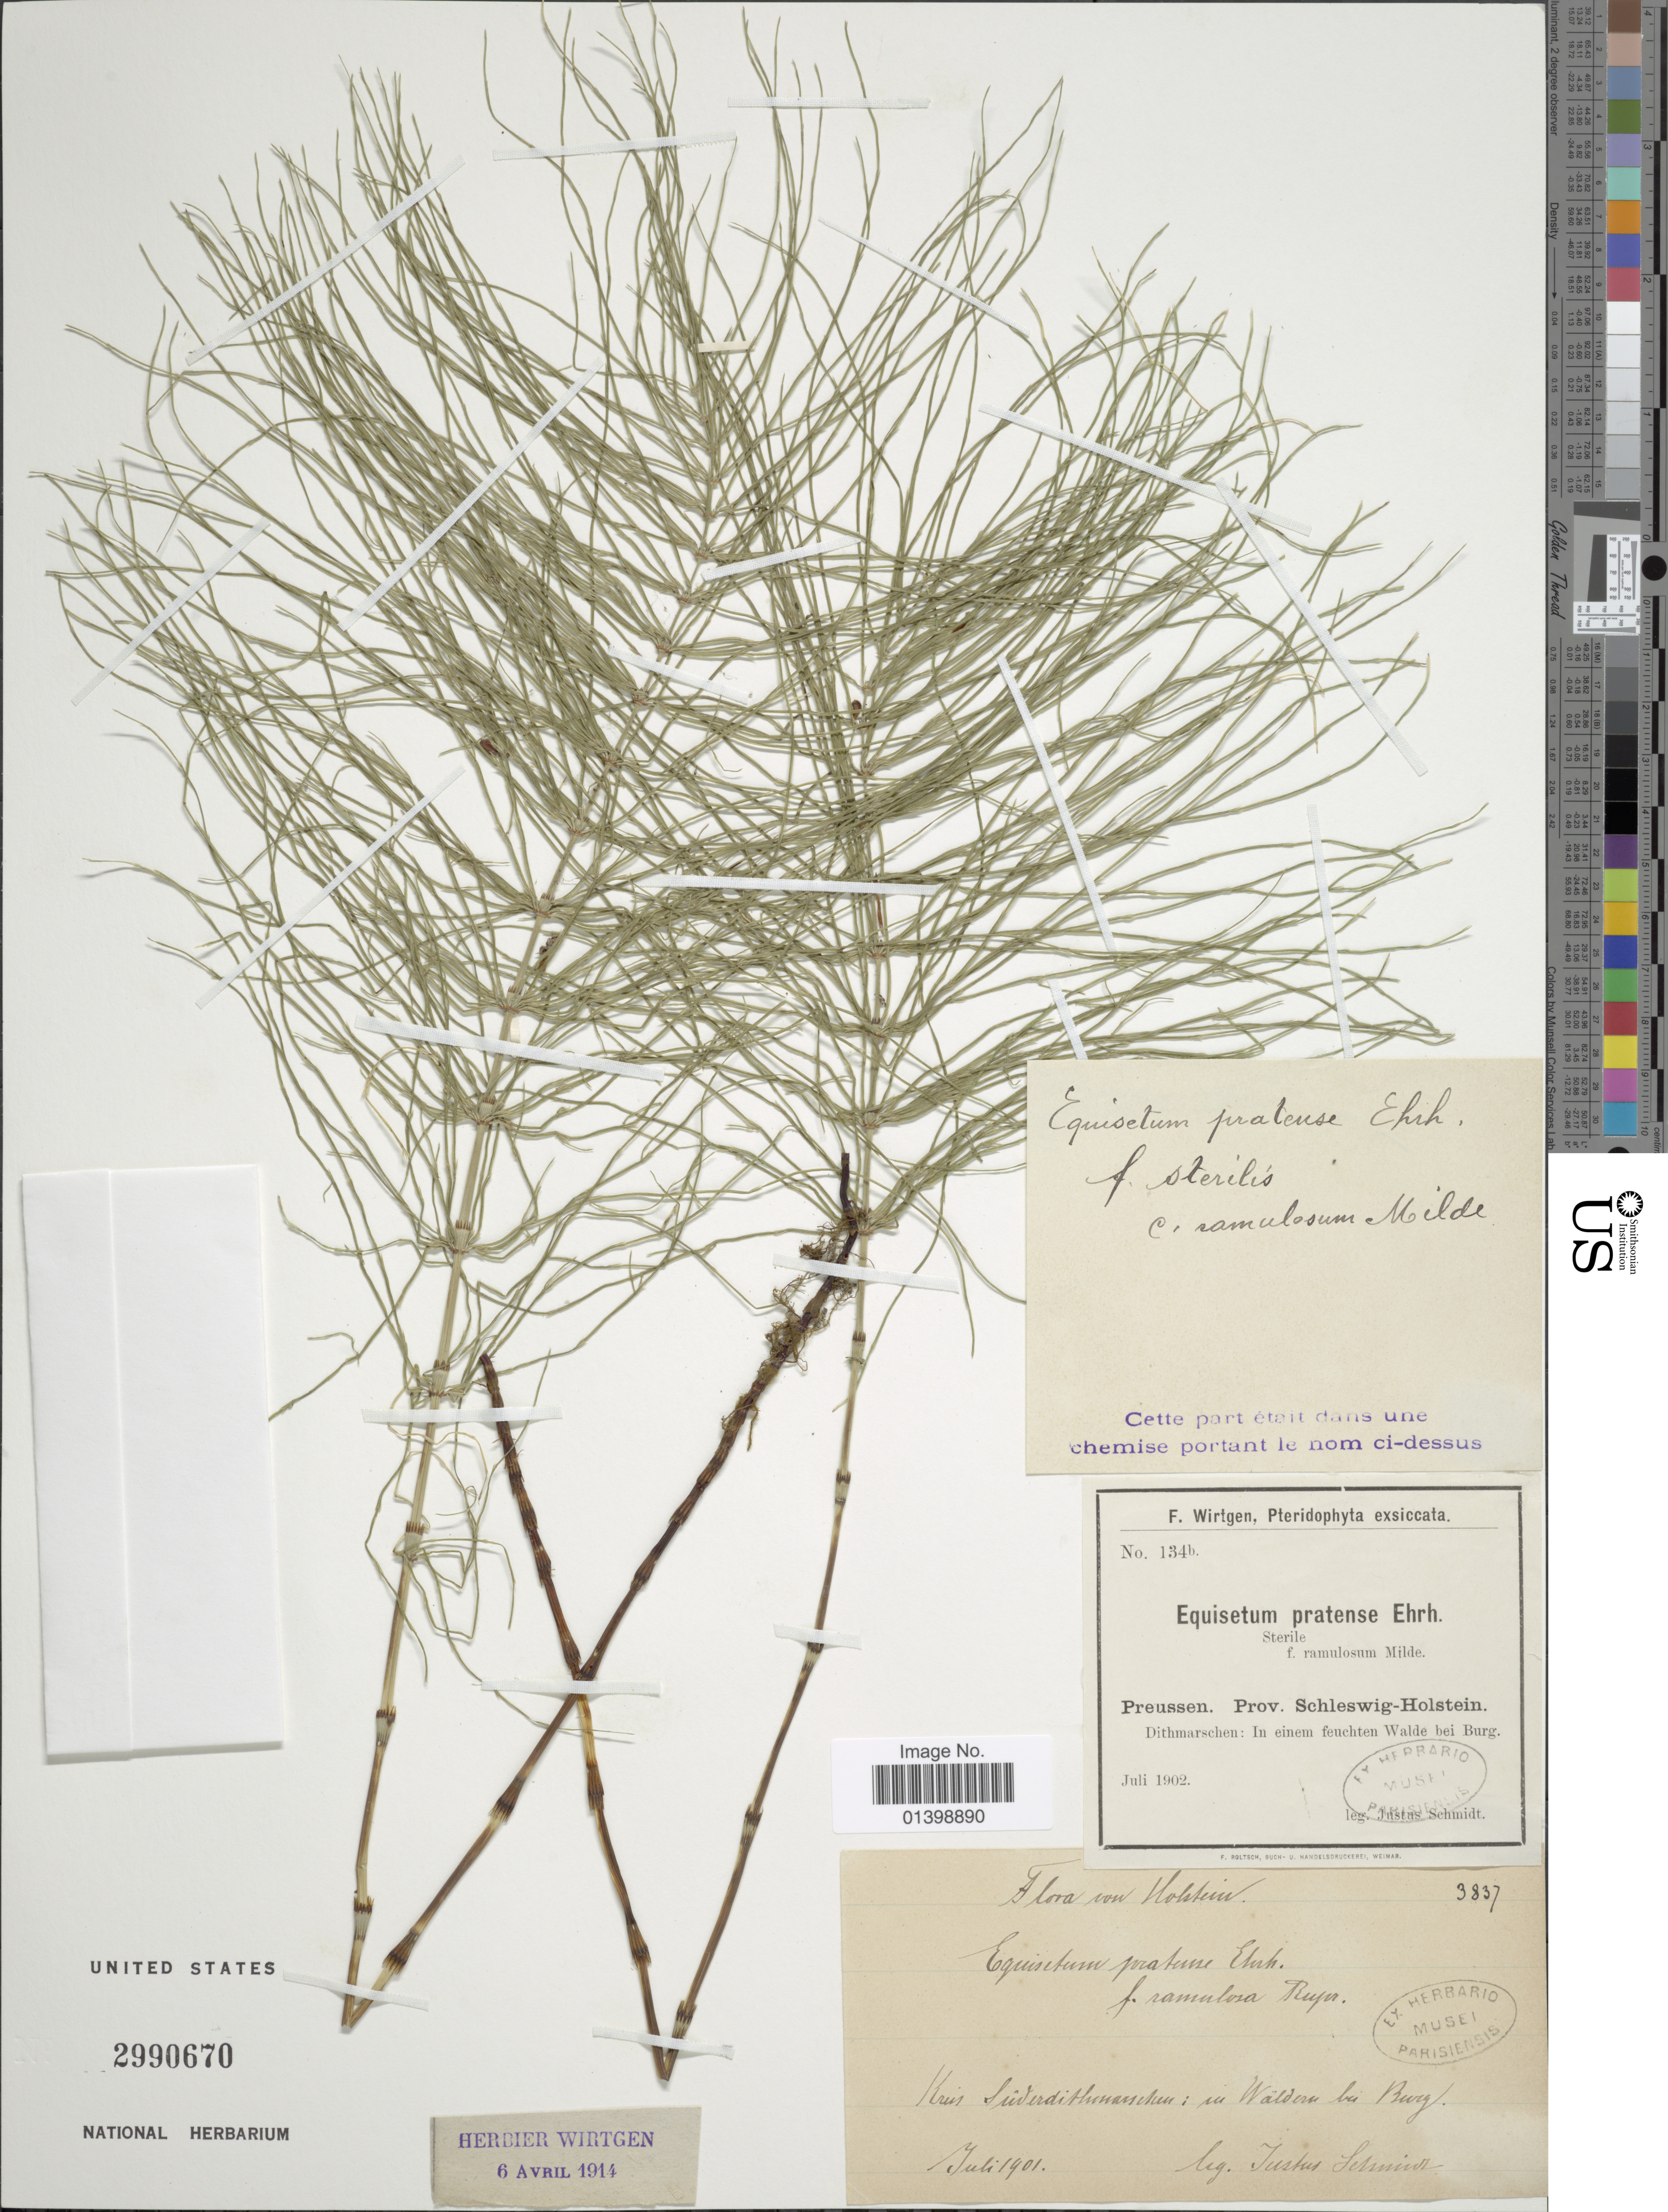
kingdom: Plantae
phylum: Tracheophyta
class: Polypodiopsida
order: Equisetales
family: Equisetaceae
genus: Equisetum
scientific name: Equisetum pratense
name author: Ehrh.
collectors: J. Schmidt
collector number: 3837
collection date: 1901-07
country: Germany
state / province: Schleswig-Holstein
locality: Preussen, Dithmarschen: In einem feuchten Walde bei Burg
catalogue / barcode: US 2990670